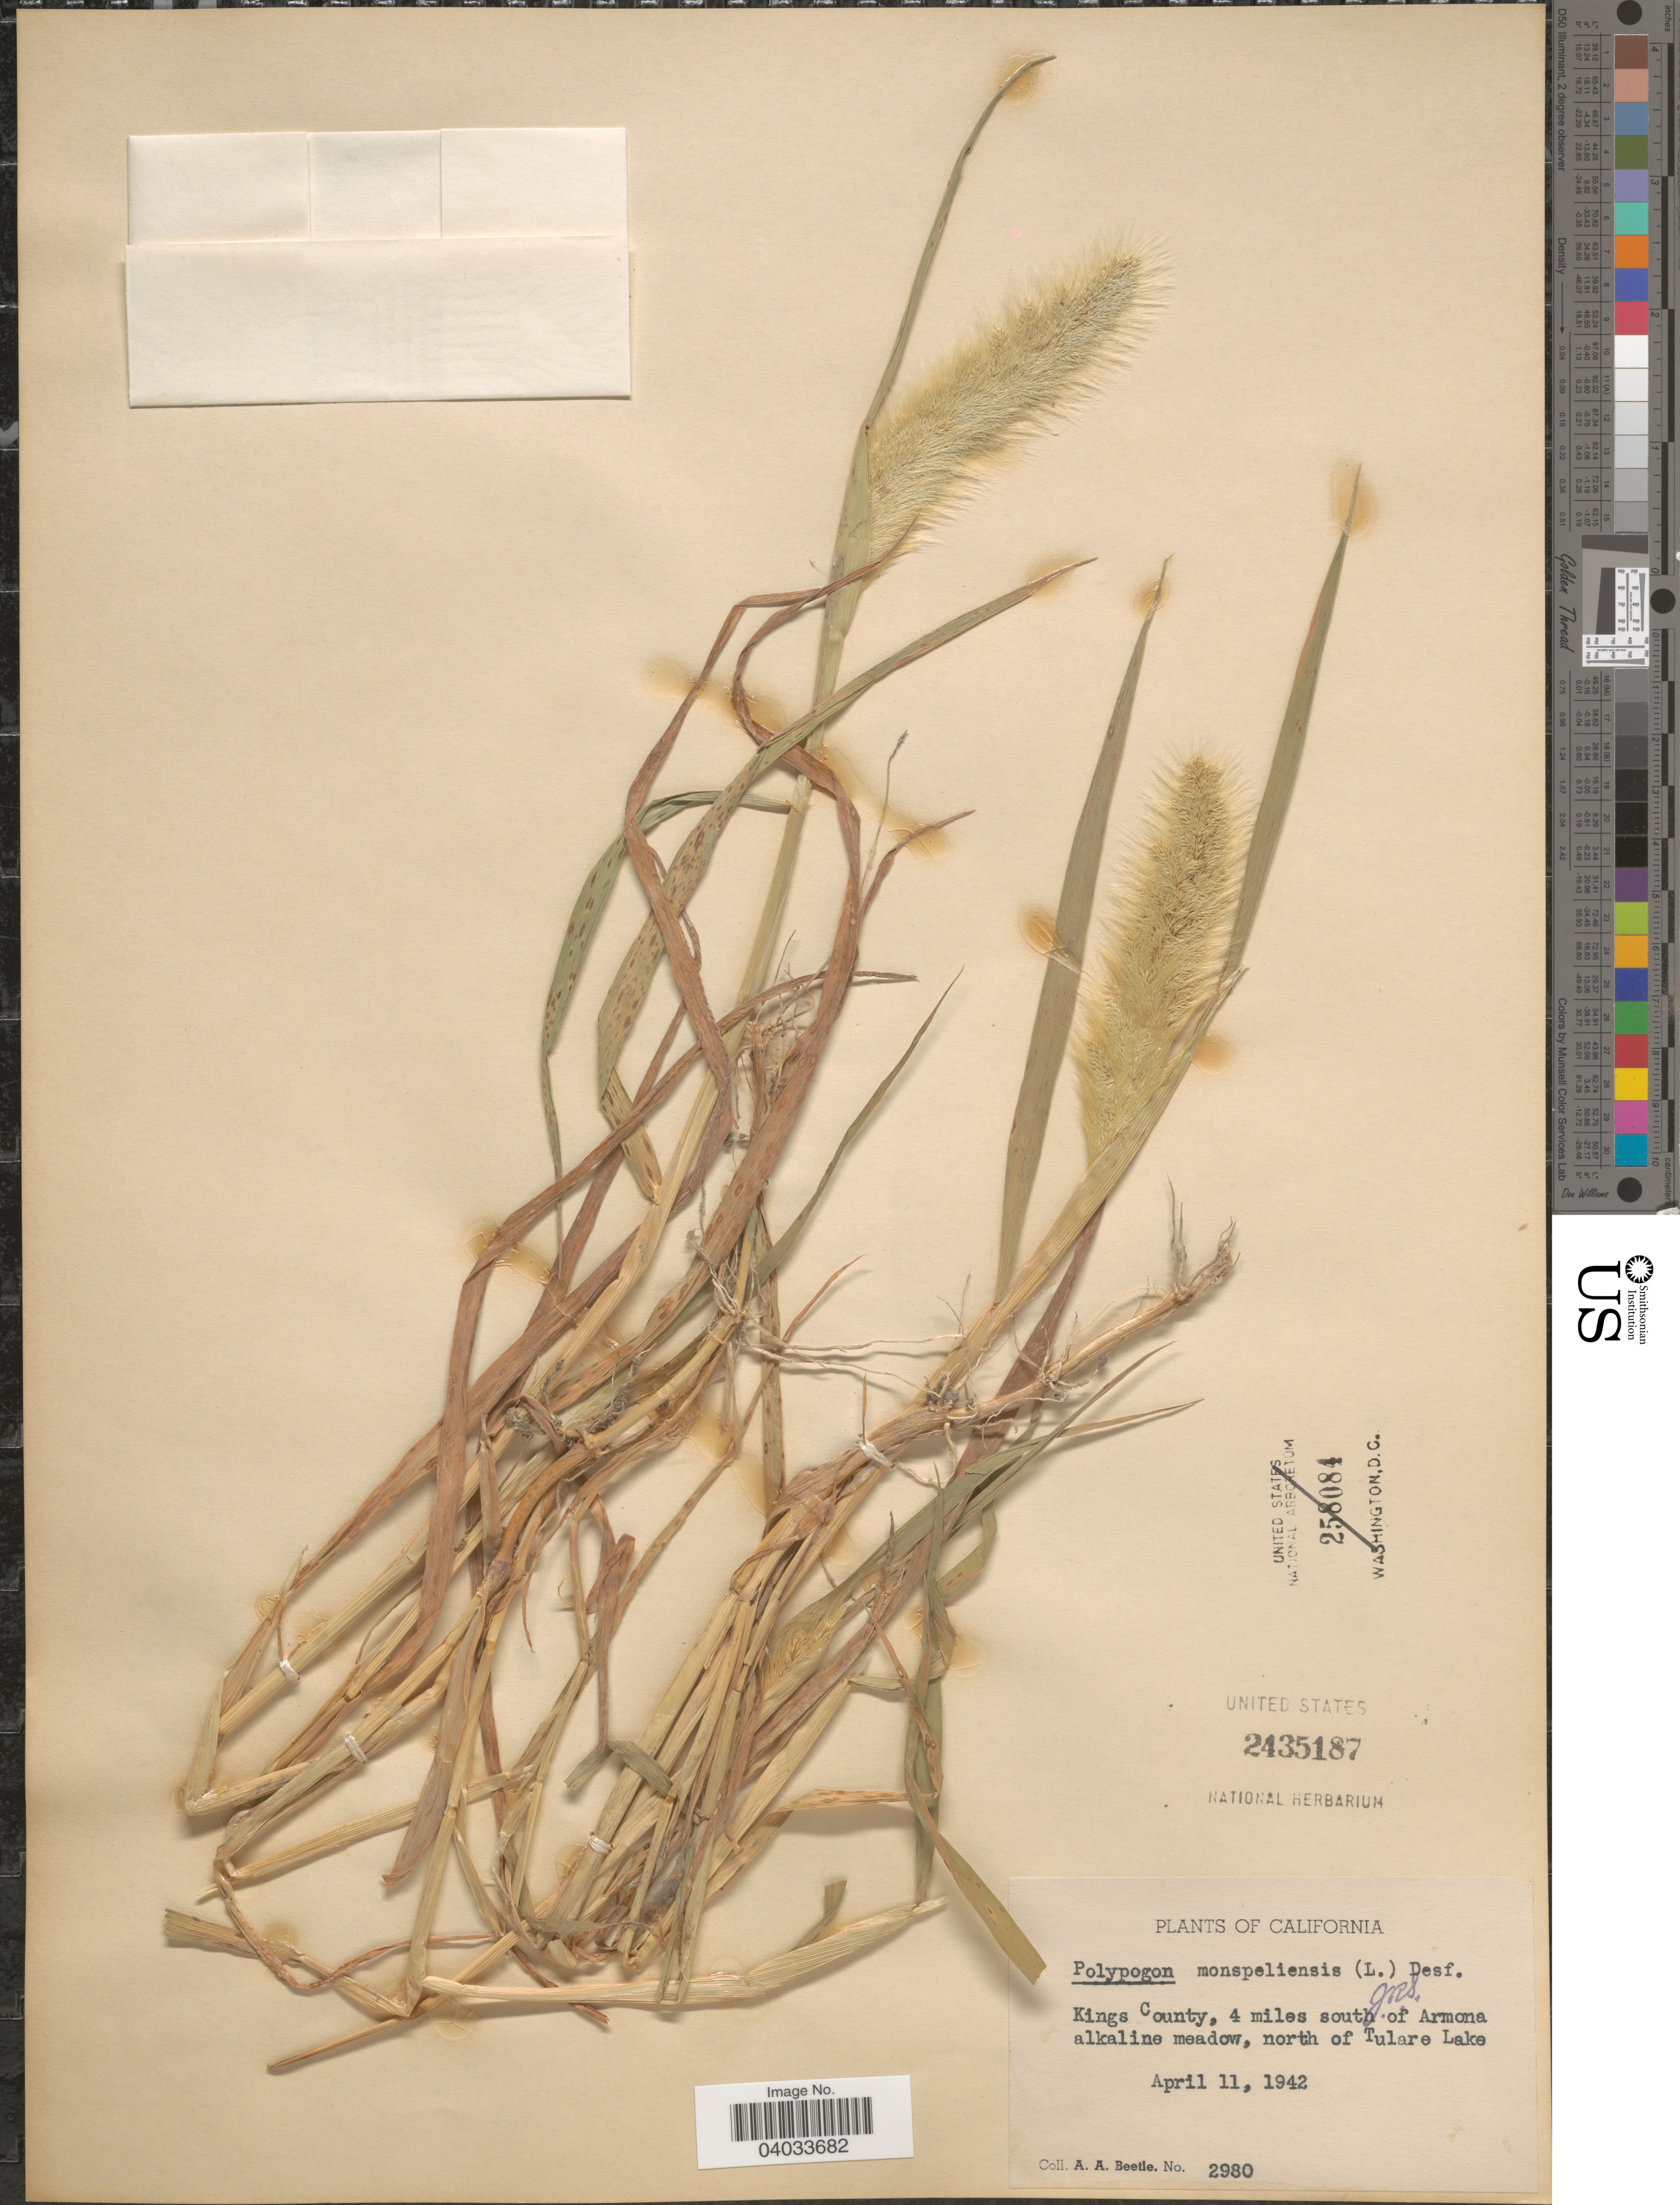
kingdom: Plantae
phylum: Tracheophyta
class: Liliopsida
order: Poales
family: Poaceae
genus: Polypogon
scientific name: Polypogon monspeliensis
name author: (L.) Desf.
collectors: A. A. Beetle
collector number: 2980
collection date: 1942-04-11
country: United States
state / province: California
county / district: Kings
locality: Kings County, 4 miles south of Armona alkaline meadow, north of Tulare Lake.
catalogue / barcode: US 2435187